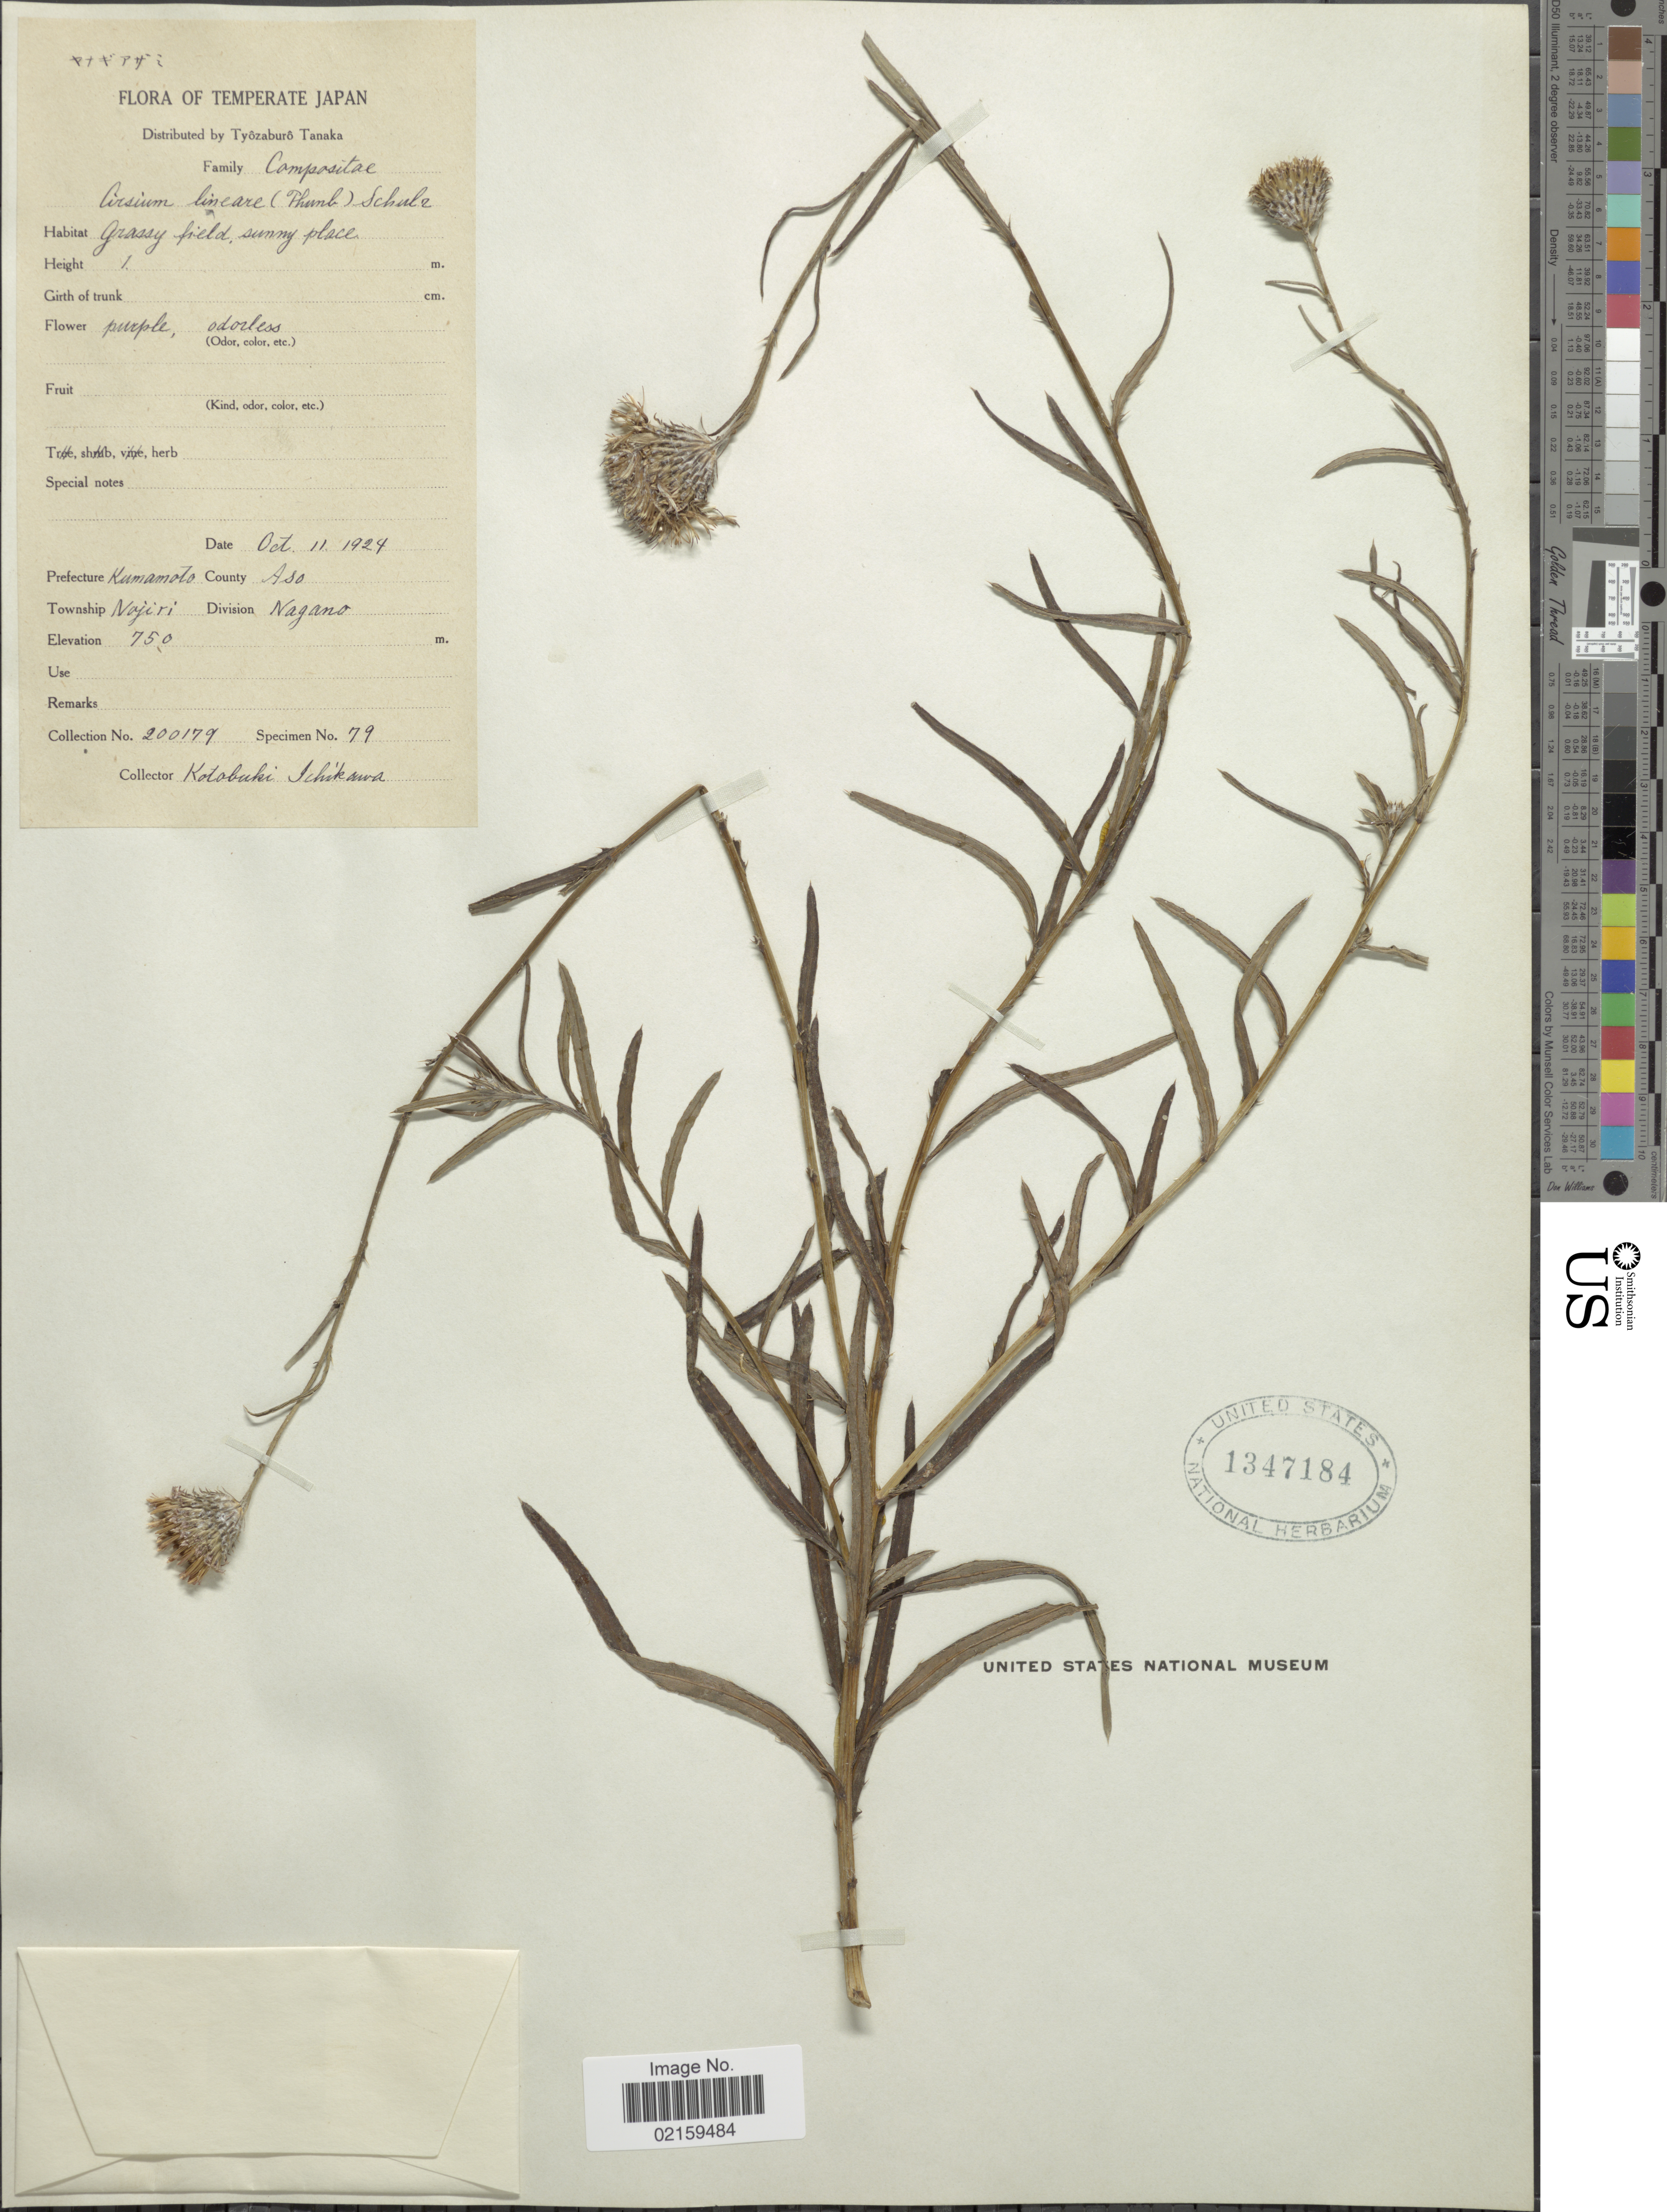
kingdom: Plantae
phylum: Tracheophyta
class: Magnoliopsida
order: Asterales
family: Asteraceae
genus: Cirsium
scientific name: Cirsium lineare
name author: (Thunb.) Sch. Bip.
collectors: K. Schikawa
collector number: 200179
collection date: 1924-10-11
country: Japan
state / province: Kumamoto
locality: Prefecture Kumamoto. County Aso. Township Nojiri. Division Nagano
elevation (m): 750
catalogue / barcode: US 1347184